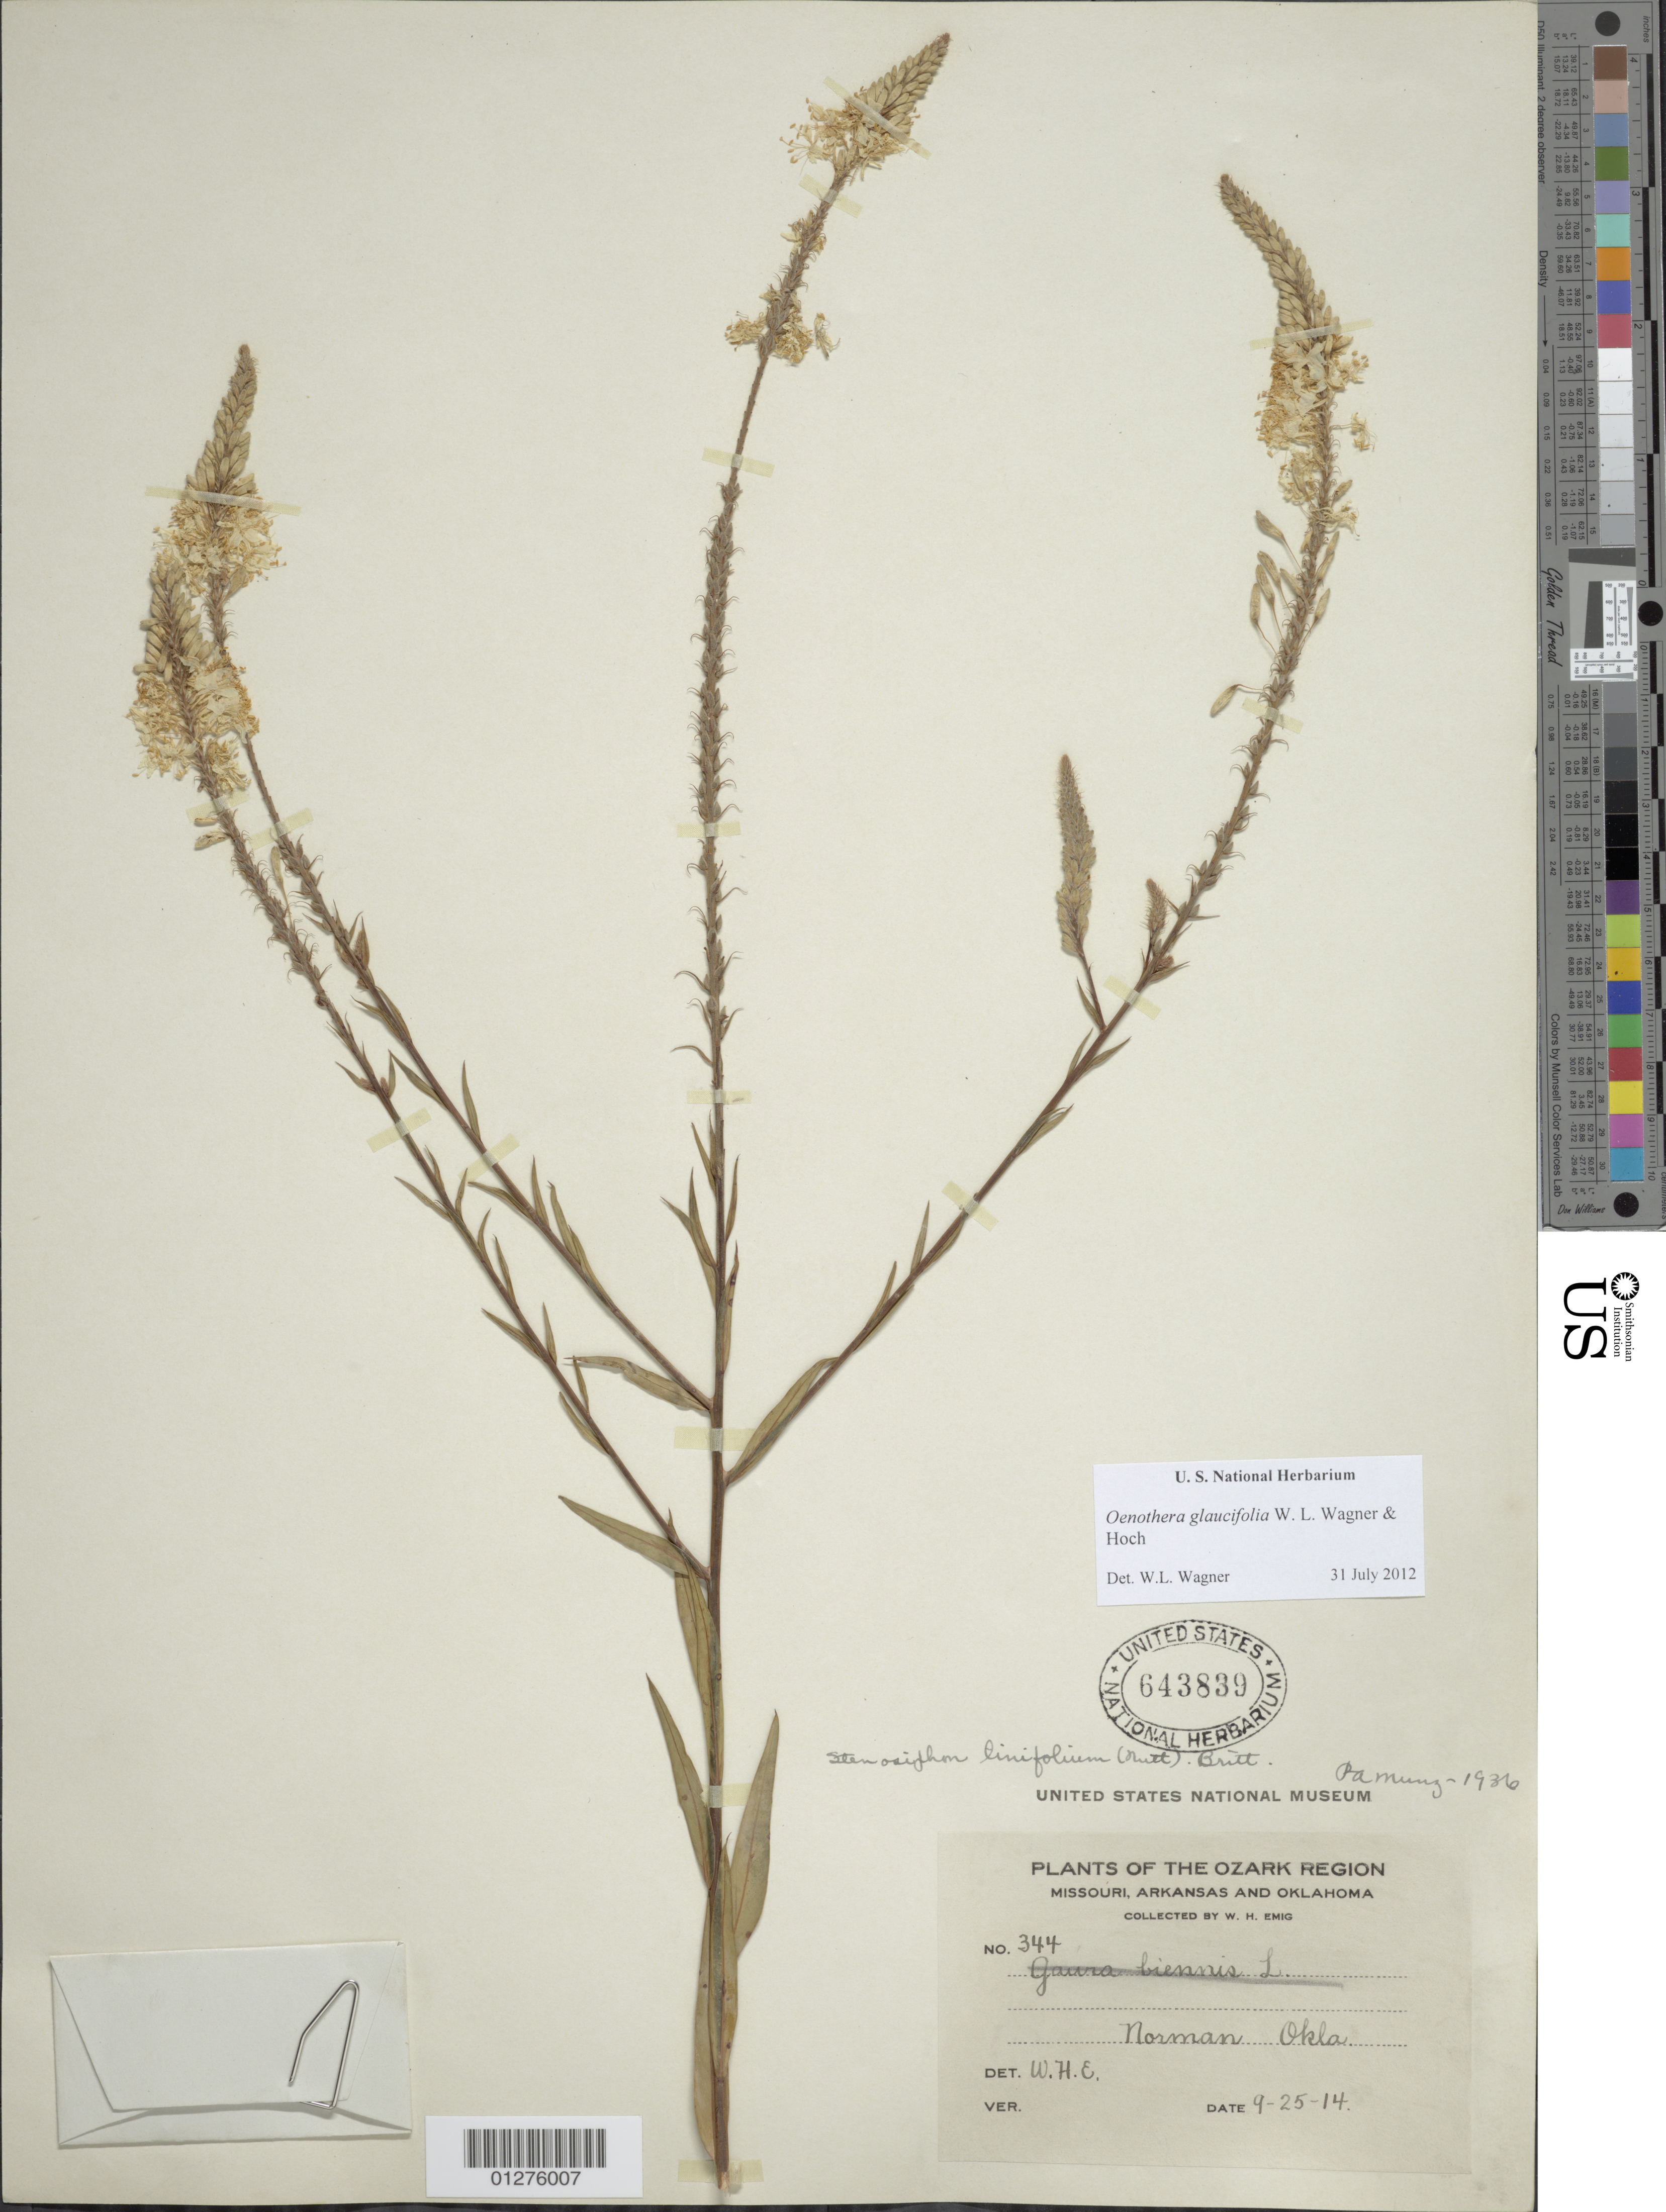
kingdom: Plantae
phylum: Tracheophyta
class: Magnoliopsida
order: Myrtales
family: Onagraceae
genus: Oenothera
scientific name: Oenothera glaucifolia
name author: W.L. Wagner & Hoch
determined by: Wagner, W. L., (BOT), Smithsonian Institution - National Museum of Natural History (UNITED STATES)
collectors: W. H. Emig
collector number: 344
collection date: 1914-09-25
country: United States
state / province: Oklahoma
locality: Norman.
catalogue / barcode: US 643839